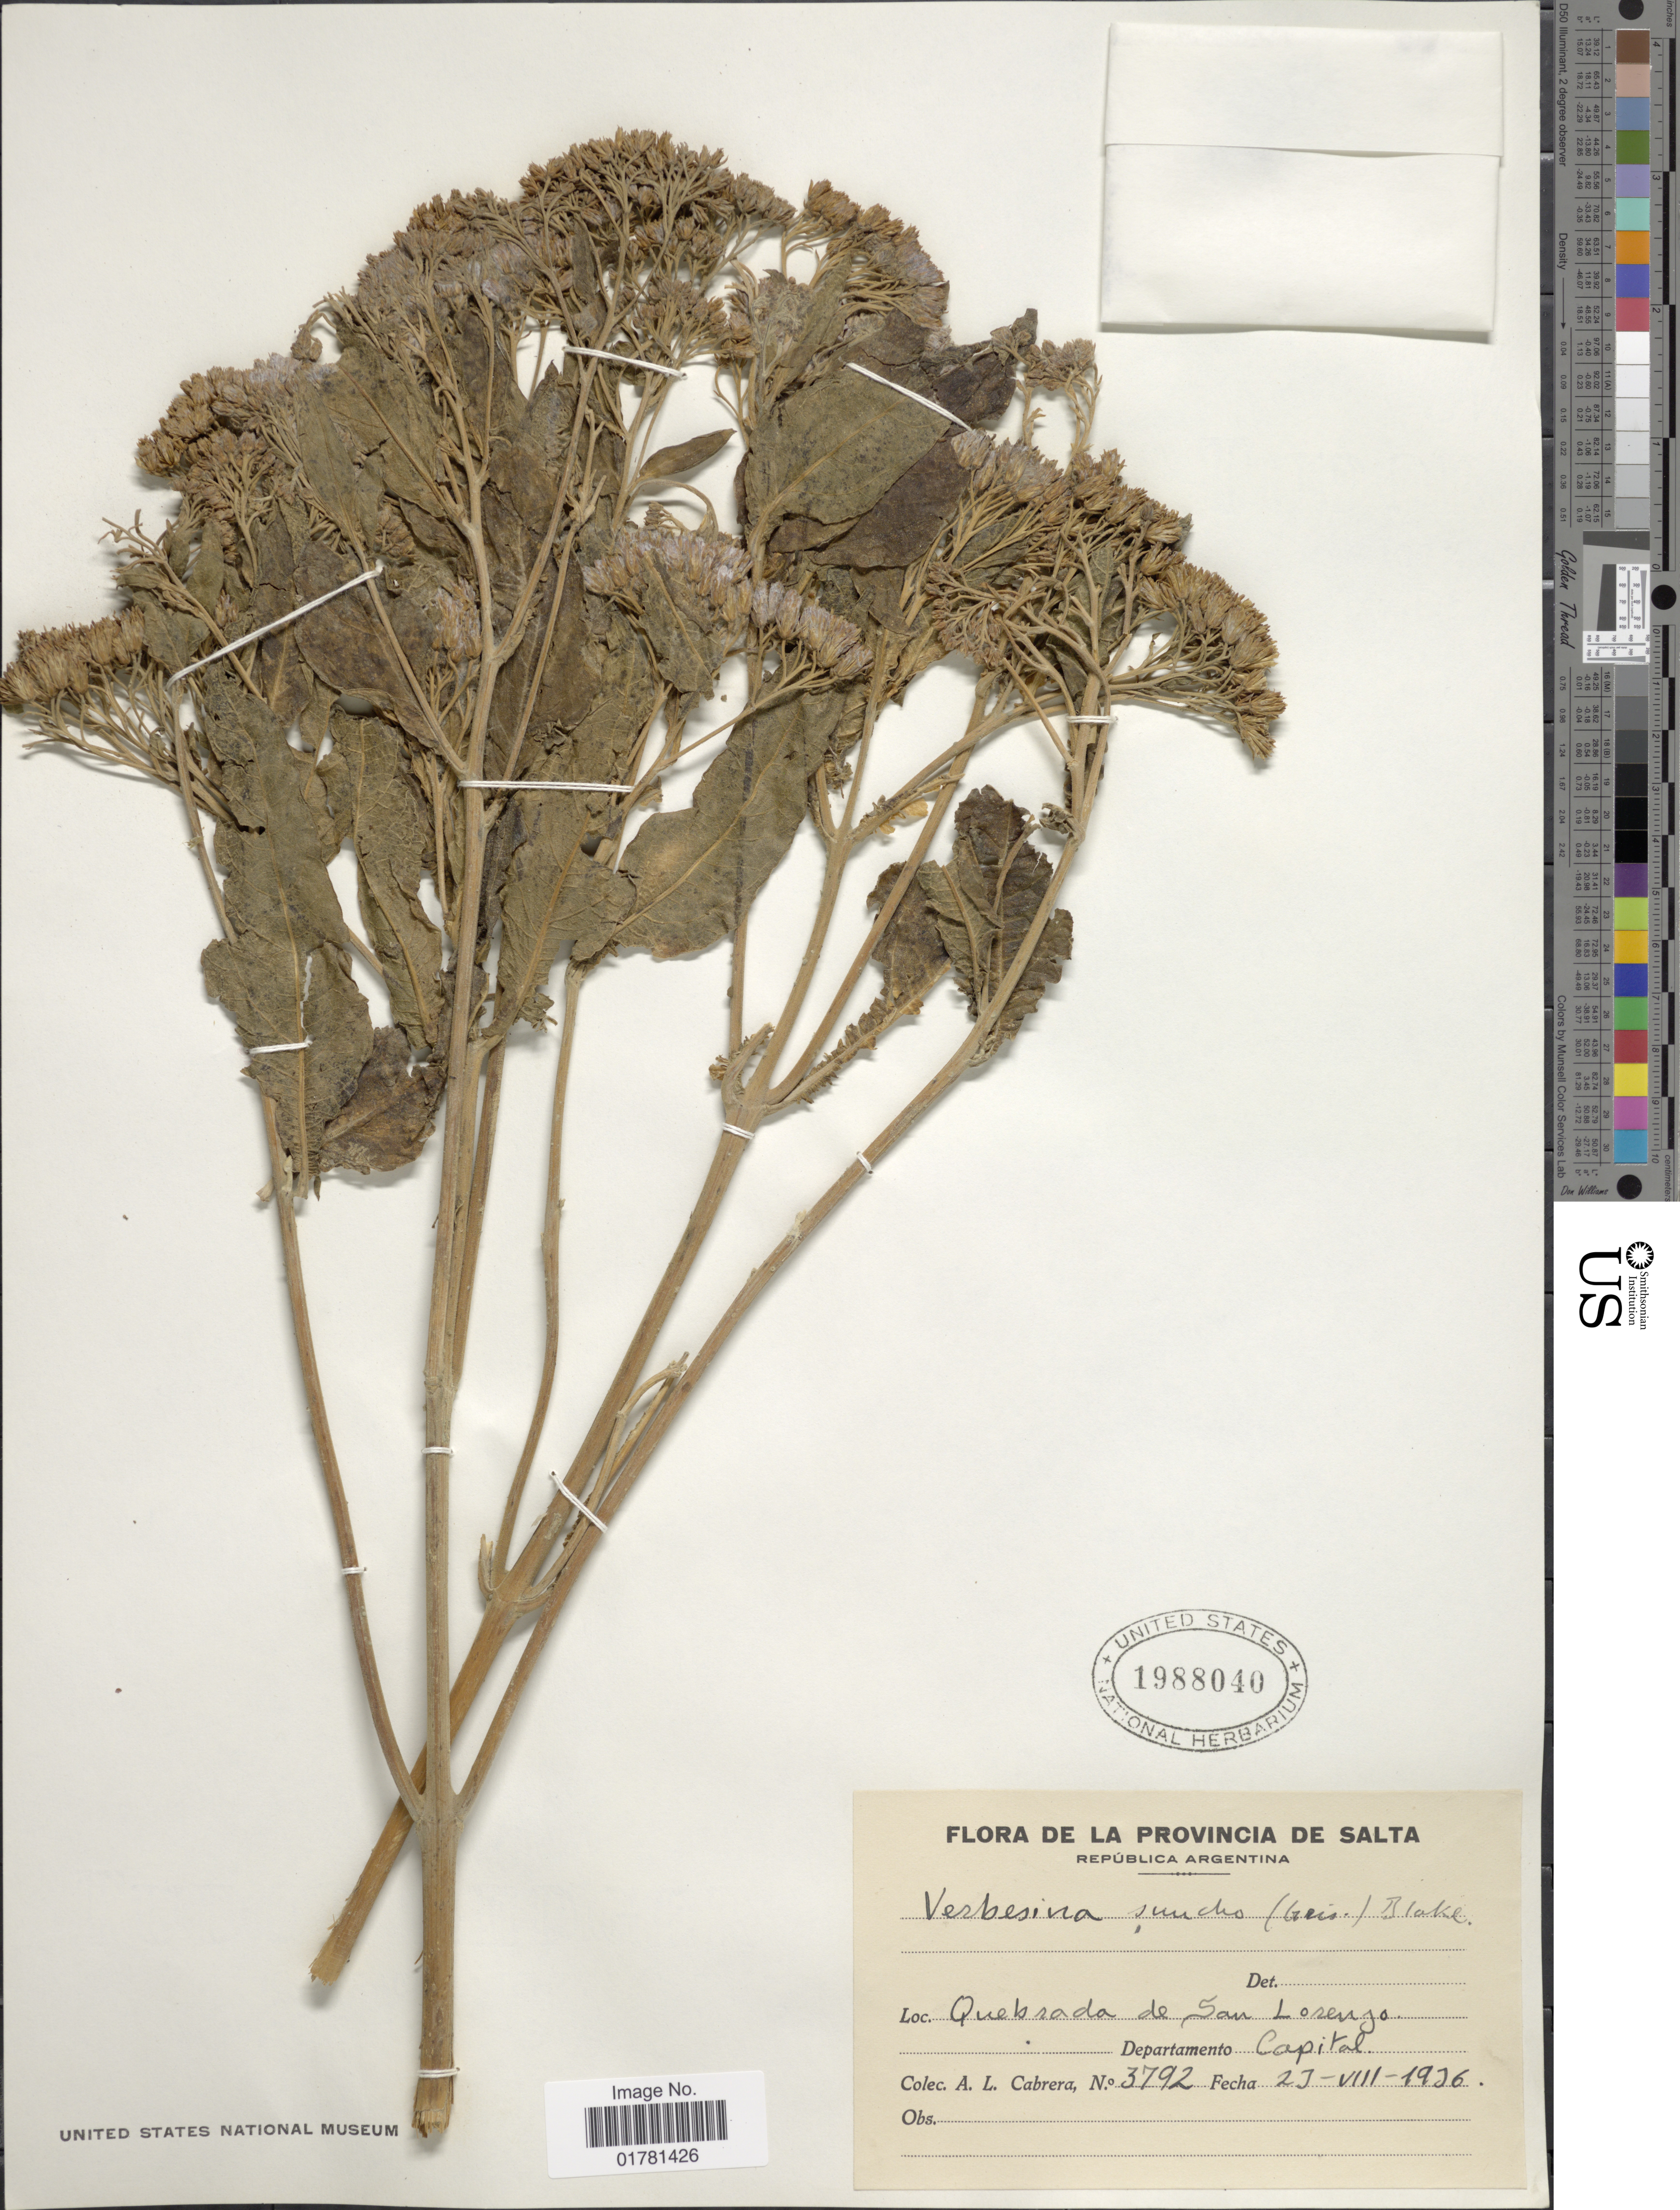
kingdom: Plantae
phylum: Tracheophyta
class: Magnoliopsida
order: Asterales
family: Asteraceae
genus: Verbesina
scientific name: Verbesina suncho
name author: (Griseb.) S.F. Blake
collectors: A. L. Cabrera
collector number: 3792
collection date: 1936-08-23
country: Argentina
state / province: Salta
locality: República Argentina, Quebrada de San Lorenzo, Departamento Capital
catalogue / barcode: US 1988040